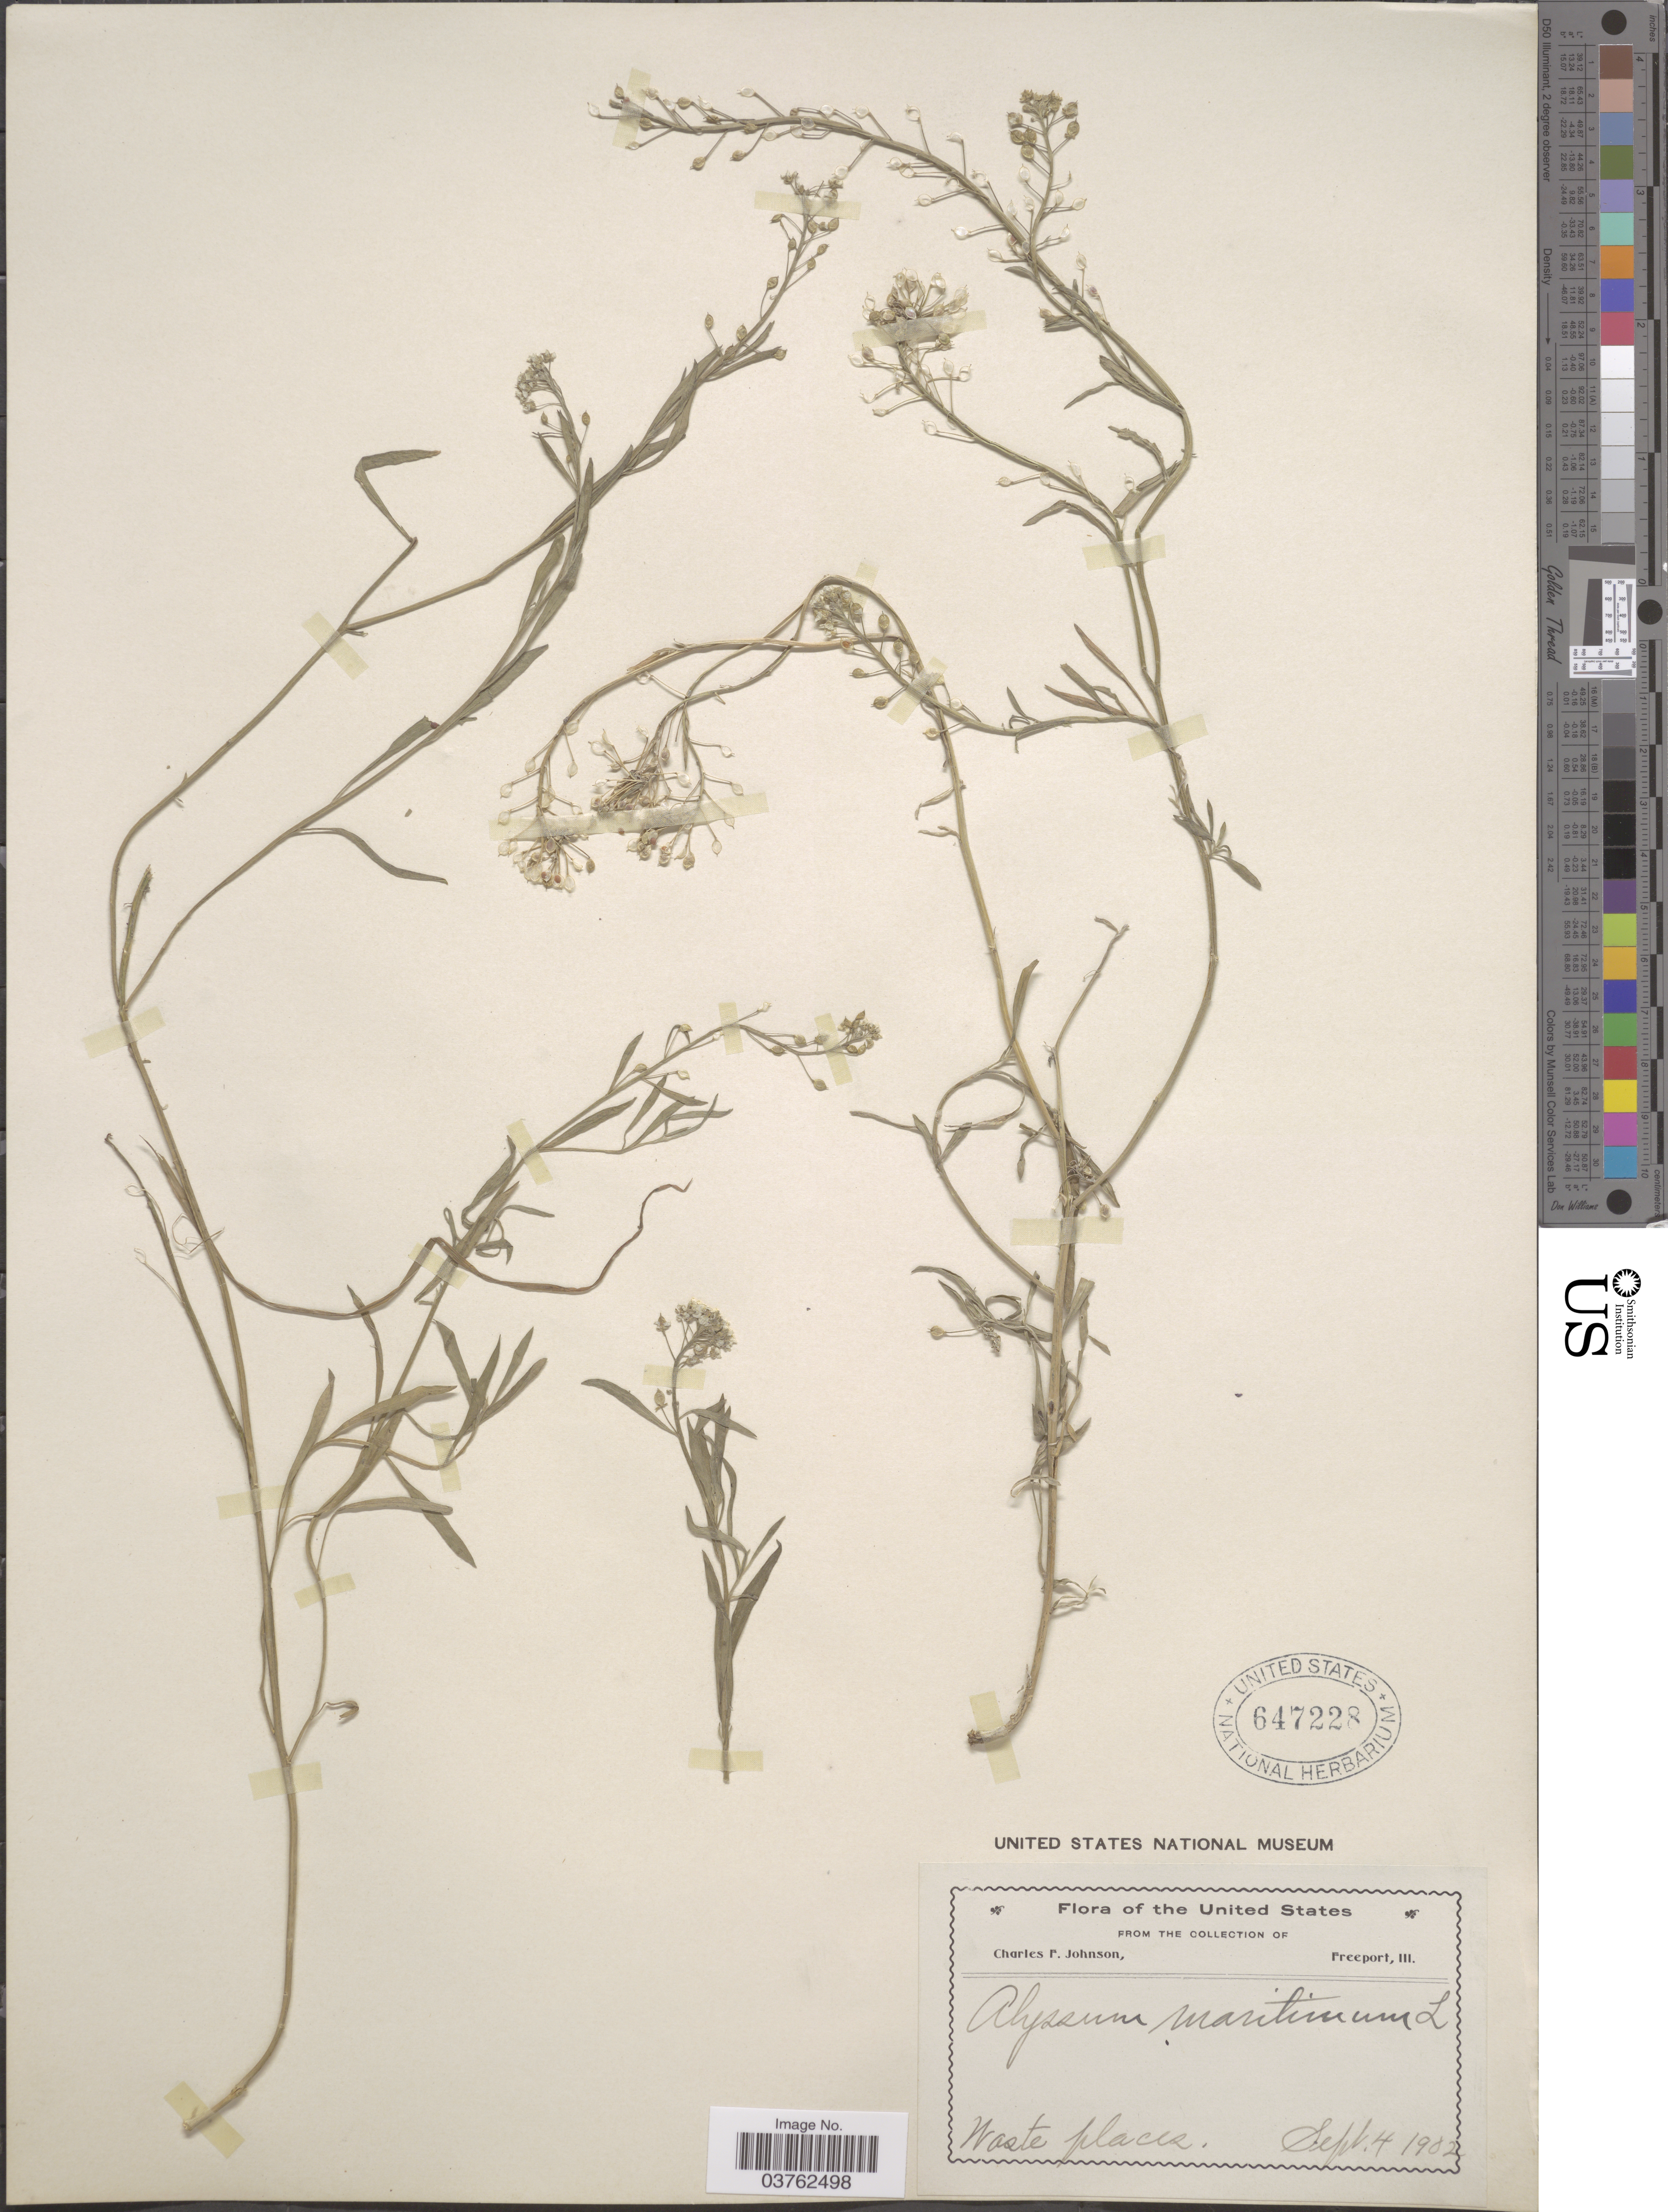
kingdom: Plantae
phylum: Tracheophyta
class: Magnoliopsida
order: Brassicales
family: Brassicaceae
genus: Lobularia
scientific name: Lobularia maritima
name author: (L.) Desv.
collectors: C. F. Johnson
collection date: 1902-09-04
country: United States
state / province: Illinois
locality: Freeport.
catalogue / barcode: US 647228